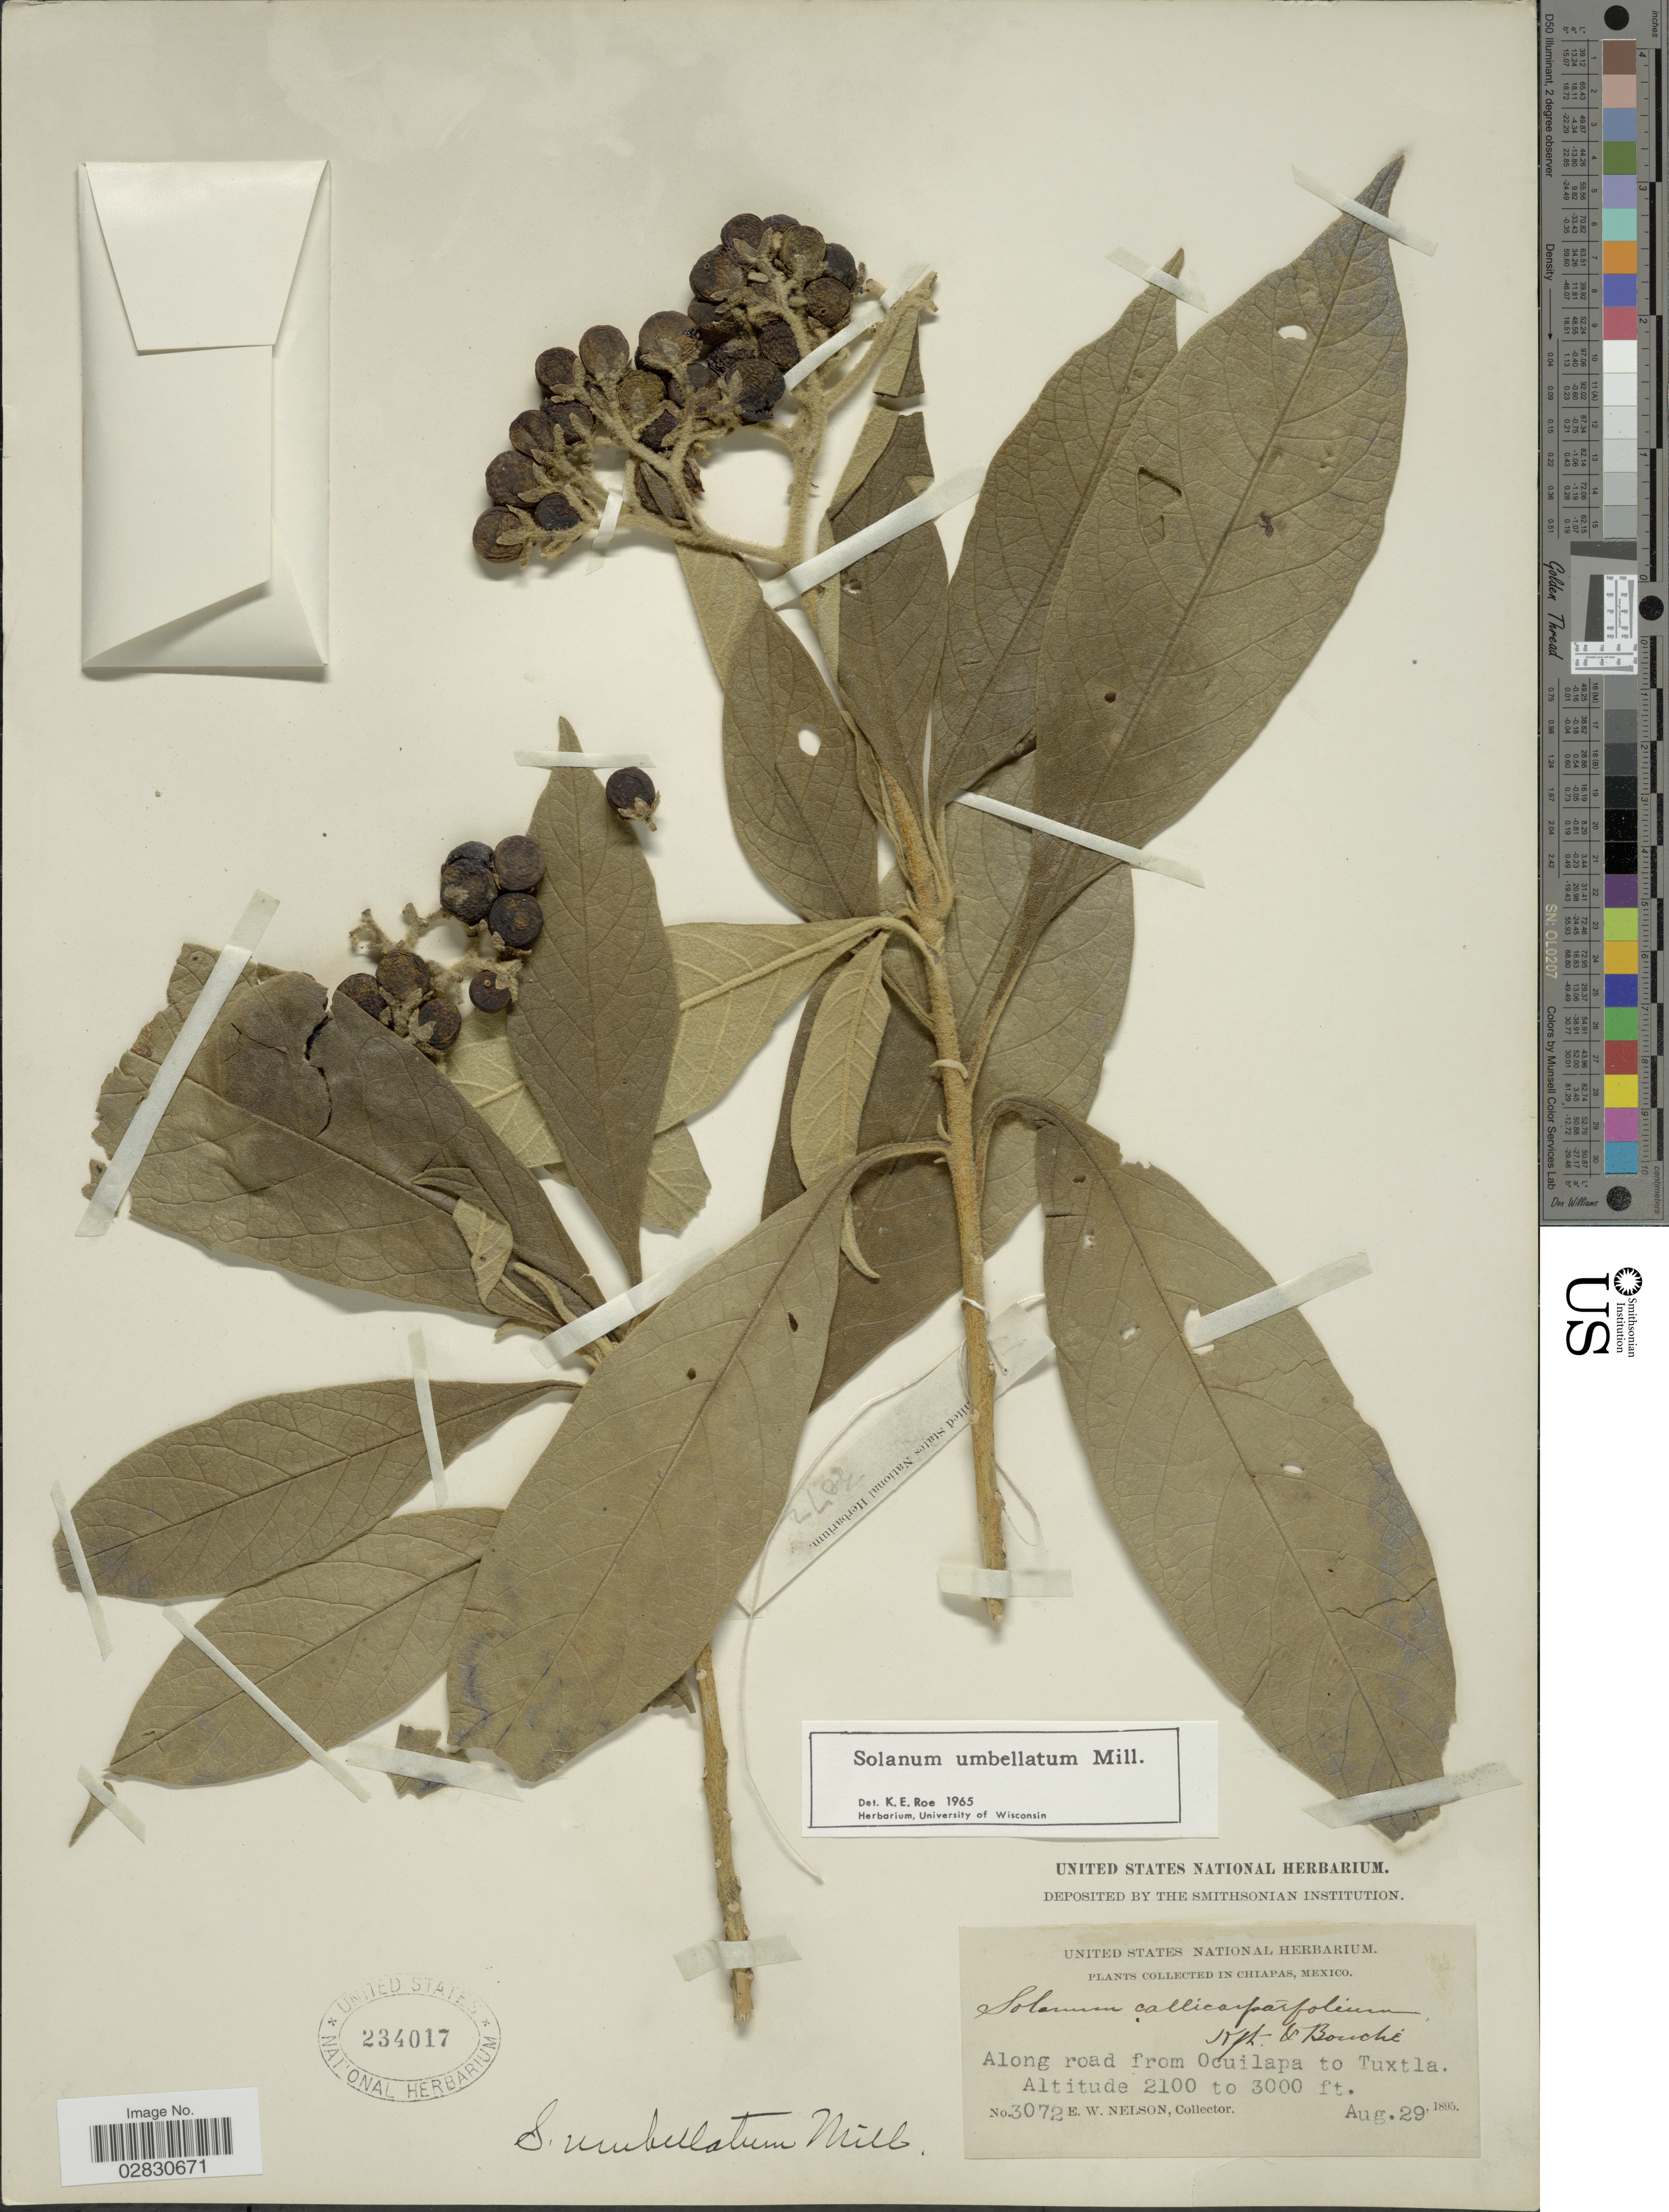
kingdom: Plantae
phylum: Tracheophyta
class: Magnoliopsida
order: Solanales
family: Solanaceae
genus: Solanum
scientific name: Solanum umbellatum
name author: Mill.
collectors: E. W. Nelson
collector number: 3072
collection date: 1895-08-29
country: Mexico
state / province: Chiapas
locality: Along road from Ocuilapa to Tuxtla.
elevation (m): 640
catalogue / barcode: US 234017